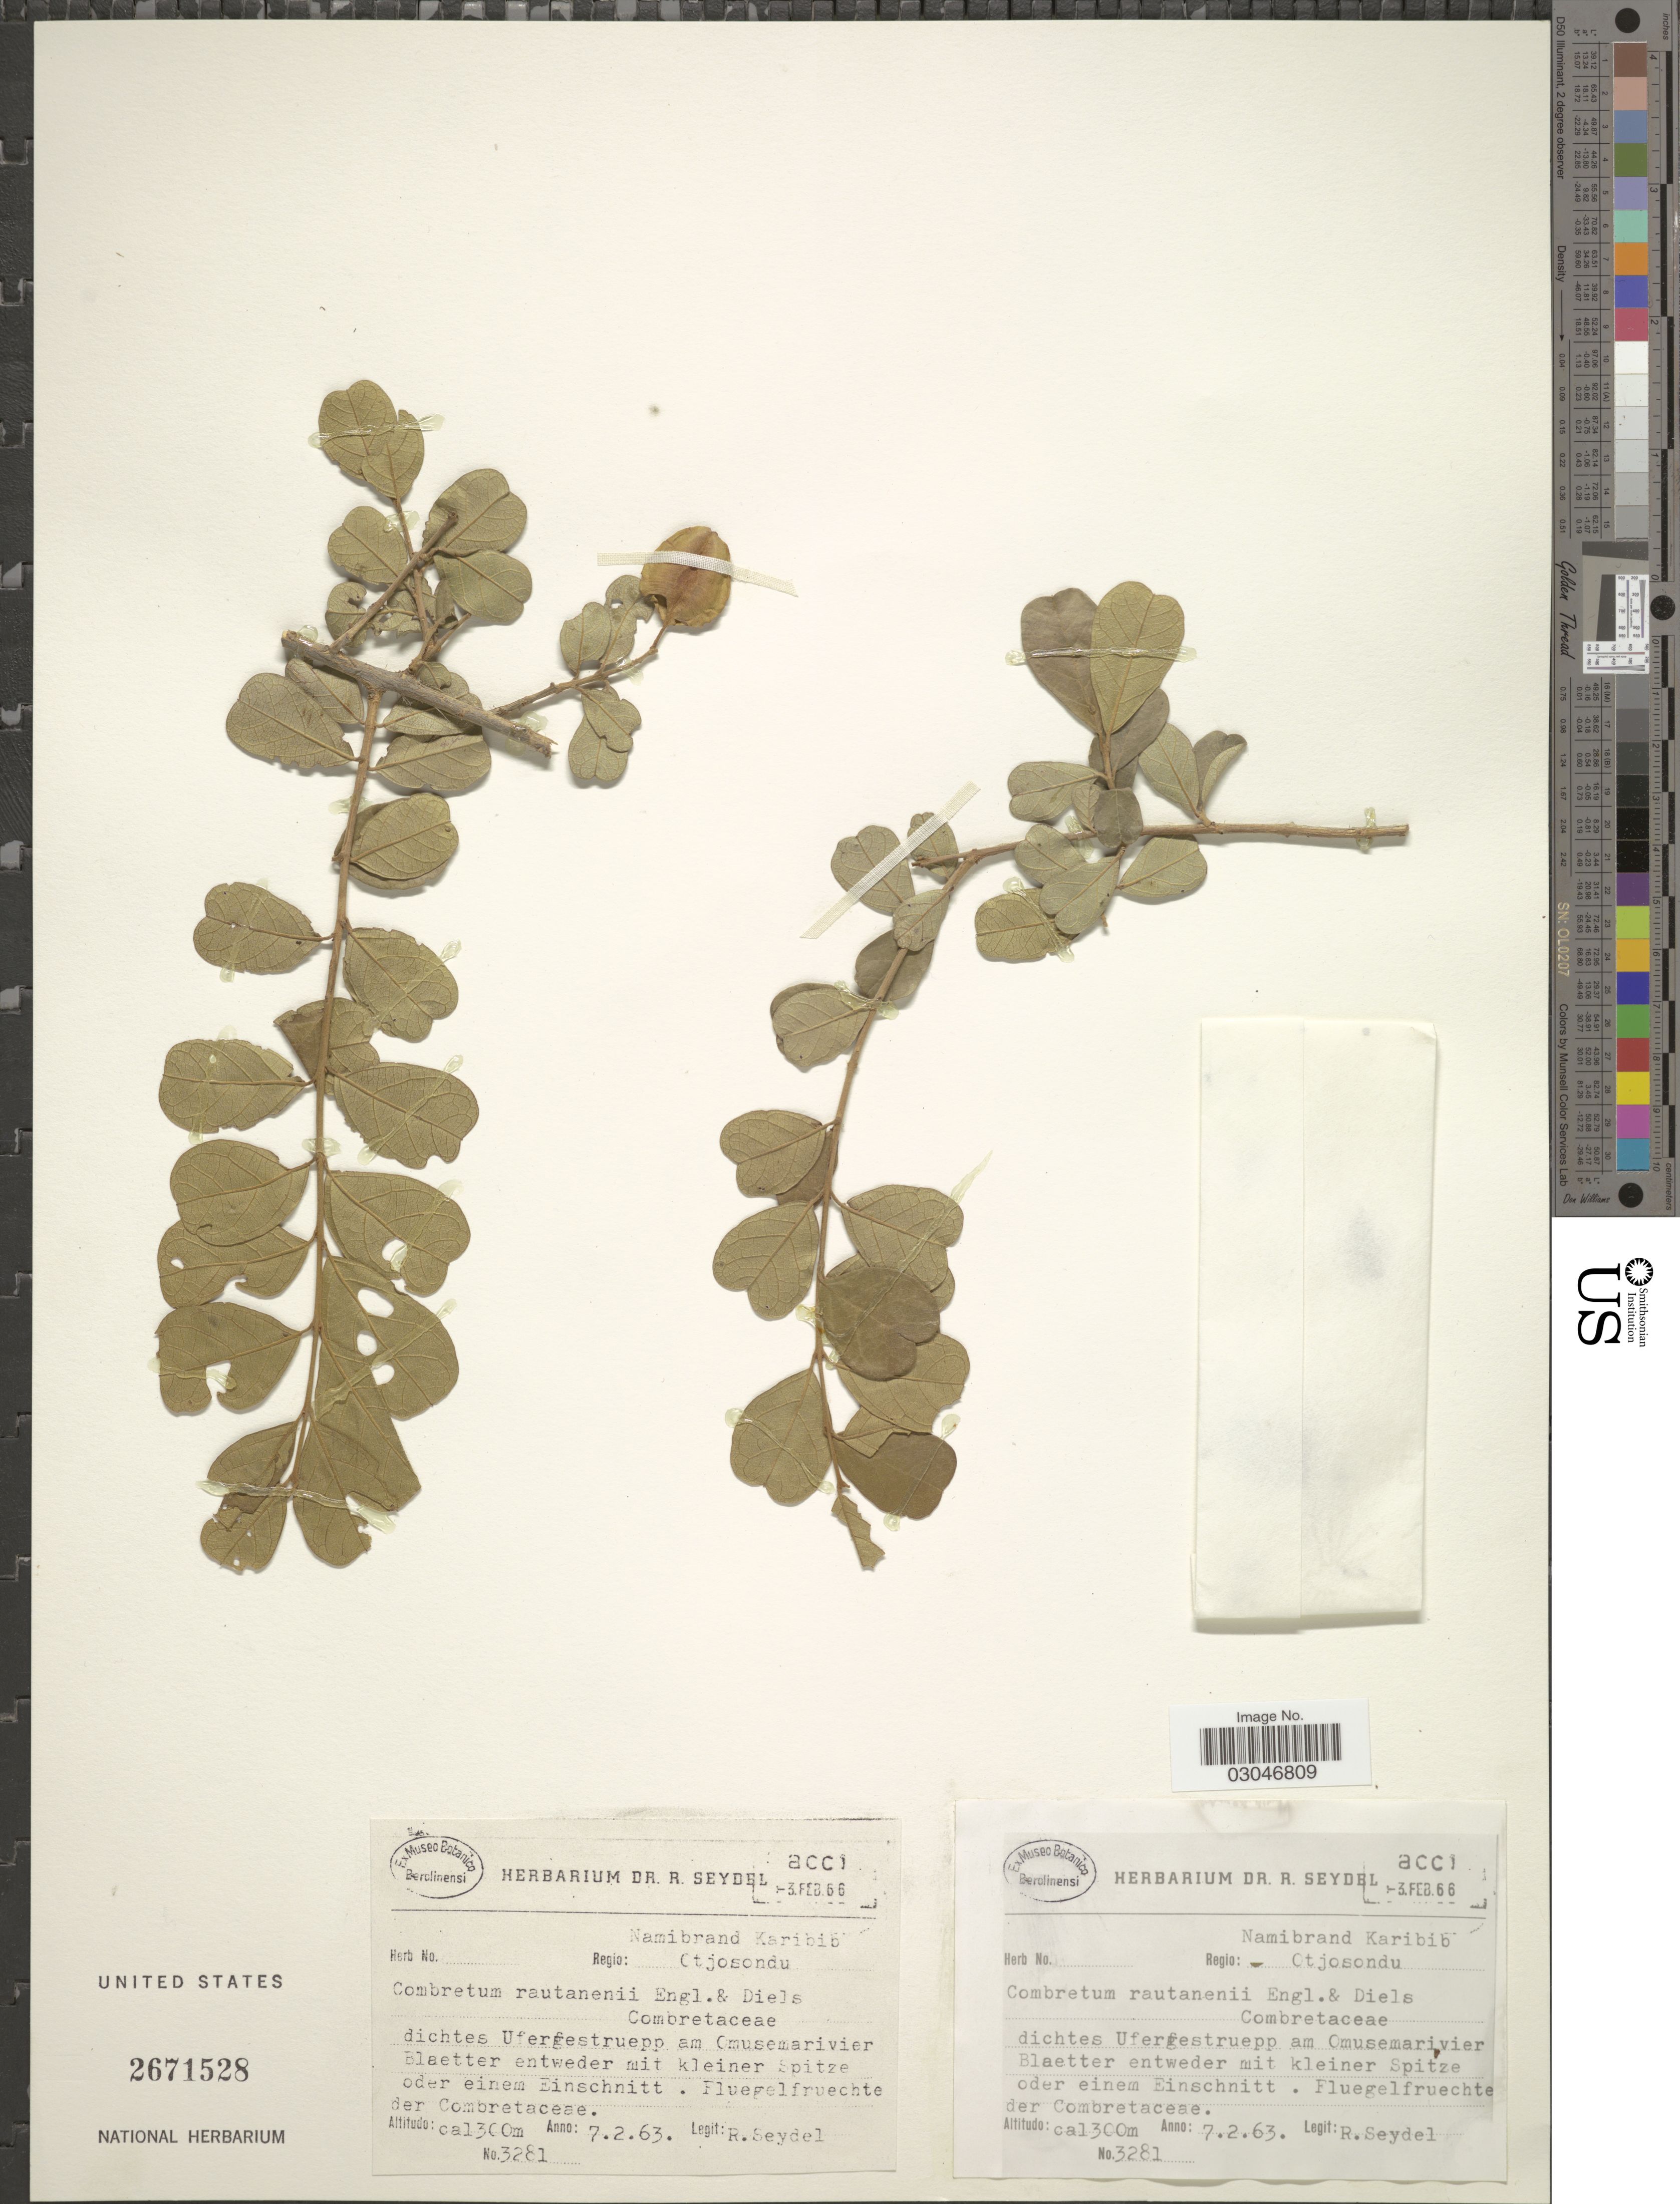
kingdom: Plantae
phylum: Tracheophyta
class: Magnoliopsida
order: Myrtales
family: Combretaceae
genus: Combretum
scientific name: Combretum rautanenii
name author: Engl. & Diels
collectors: R. Seydel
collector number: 3281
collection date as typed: Transcribed d/m/y: 7/2/63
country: Namibia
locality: Namibrand Karibib, Otjosondu.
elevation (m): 1300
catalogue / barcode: US 2671528